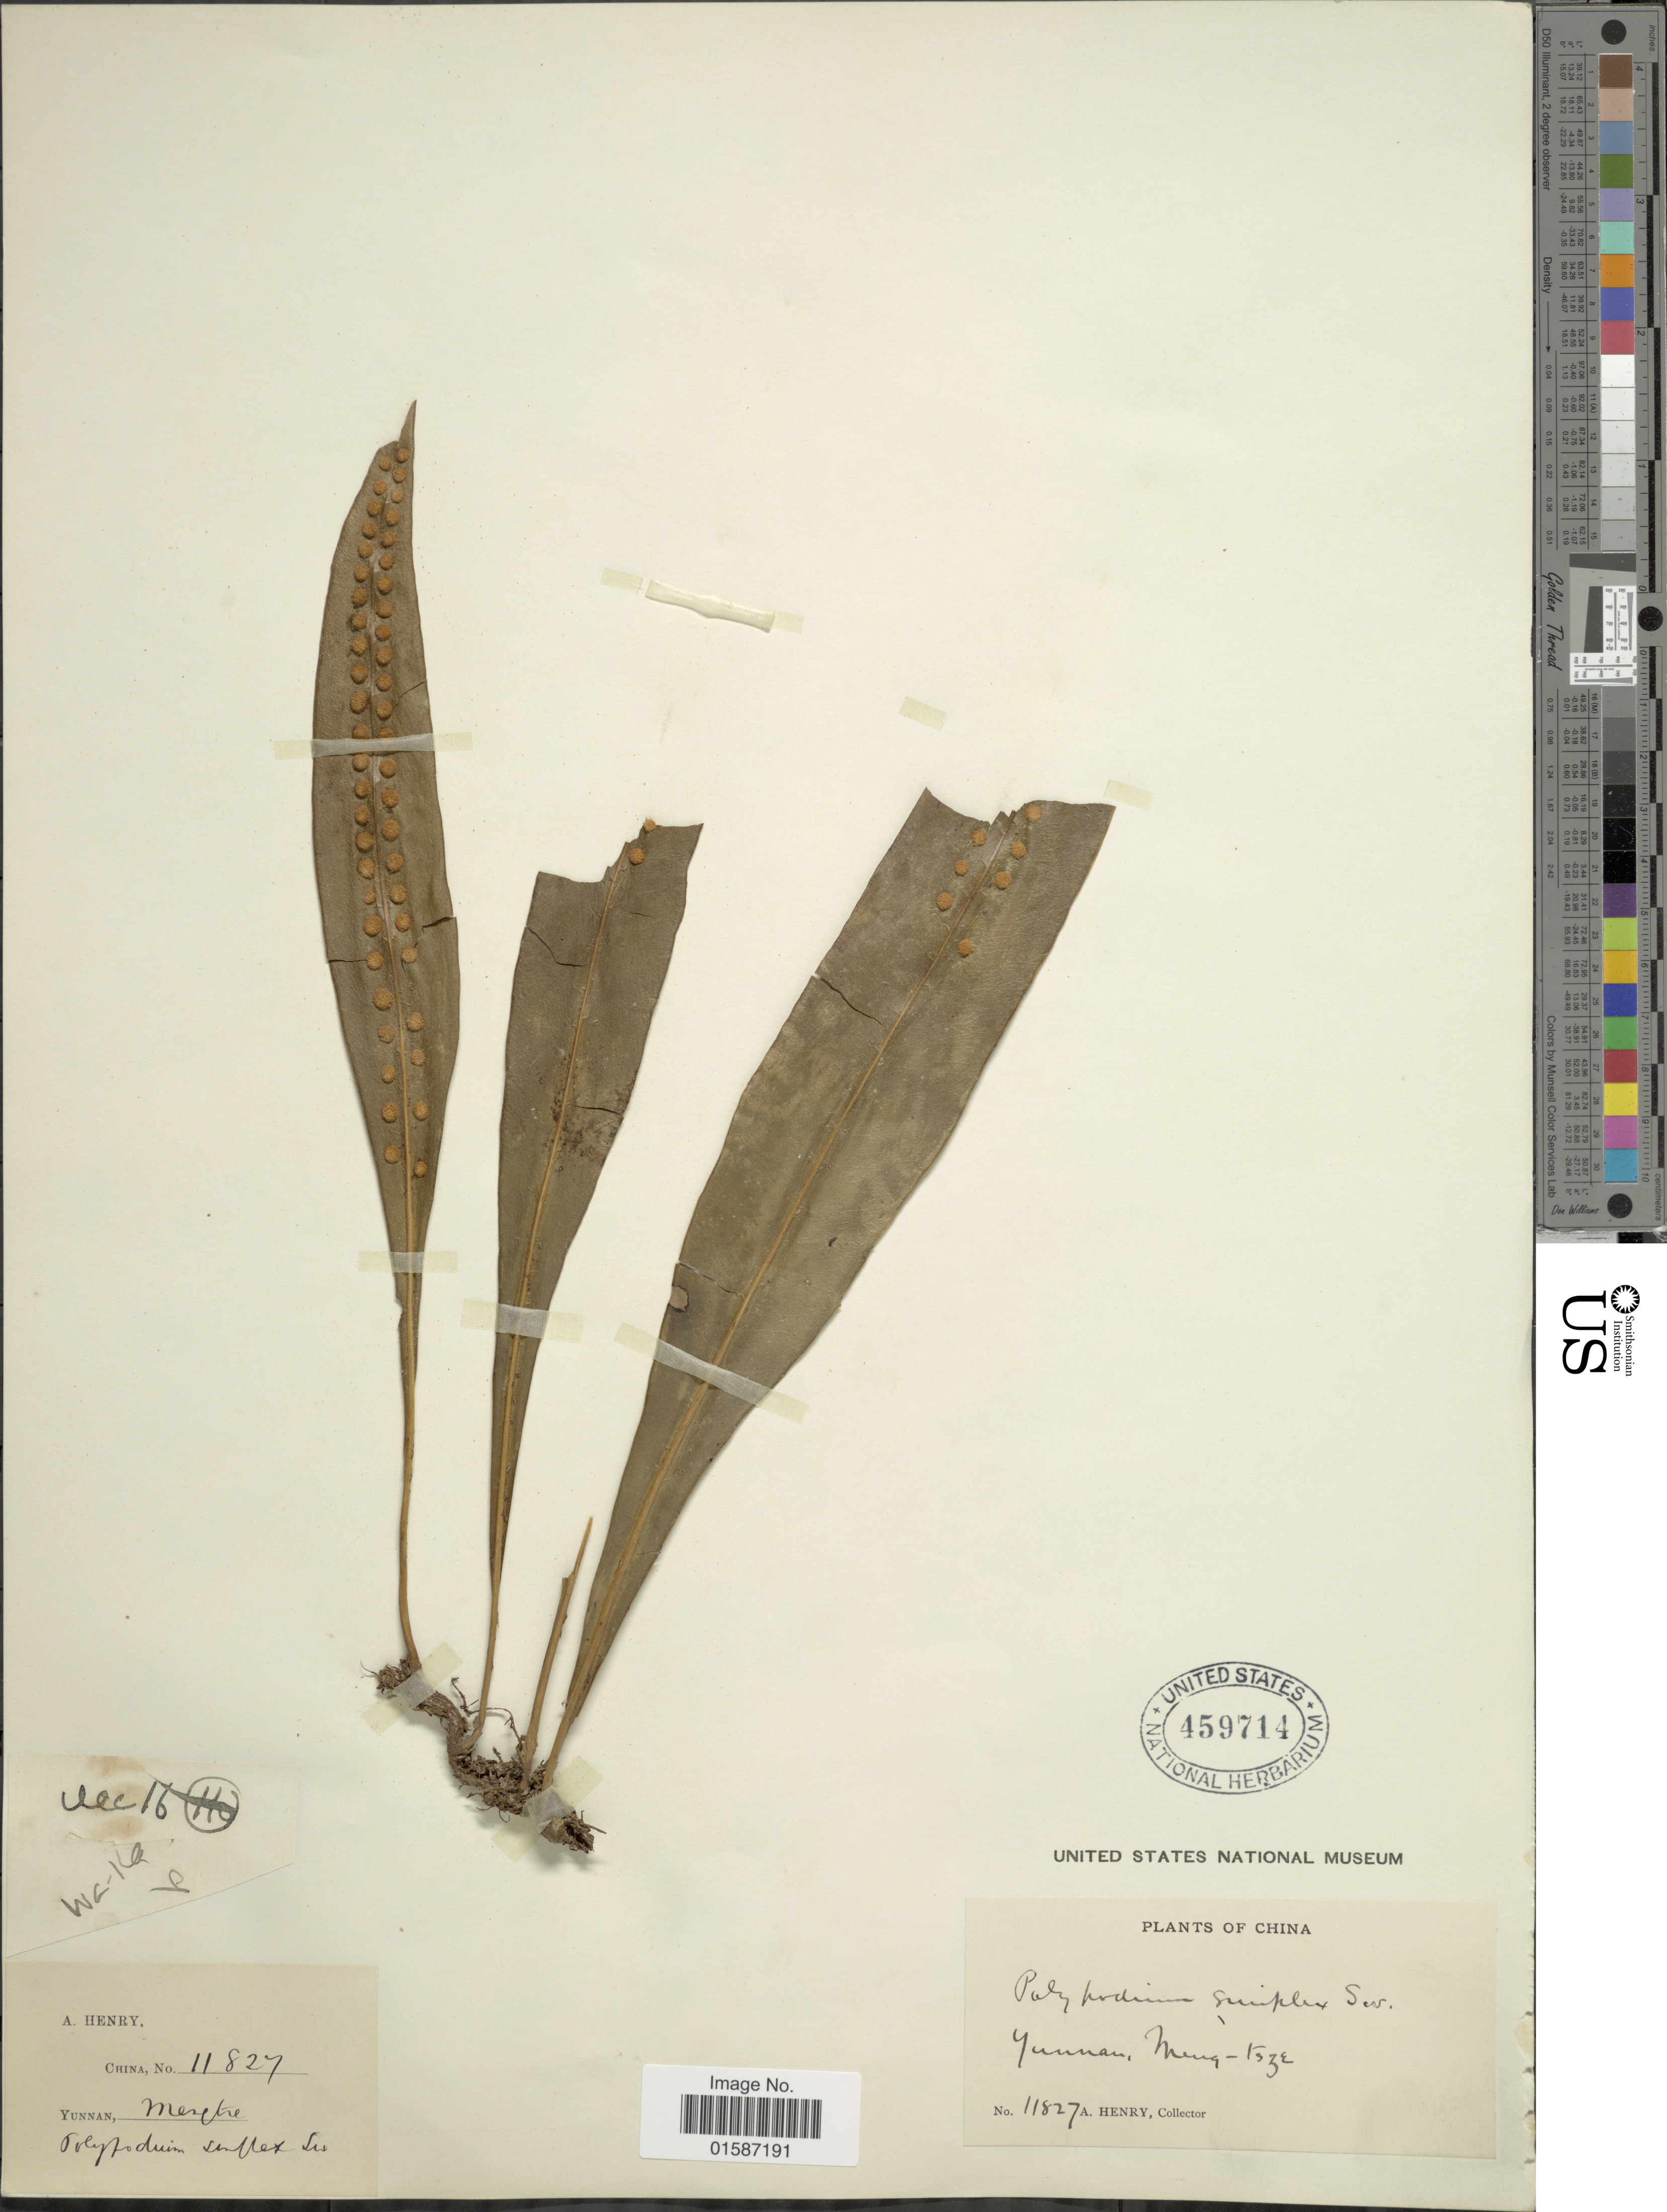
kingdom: Plantae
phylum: Tracheophyta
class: Polypodiopsida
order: Polypodiales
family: Polypodiaceae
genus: Neolepisorus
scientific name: Neolepisorus fortunei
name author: (T. Moore) Li S. Wang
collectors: A. Henry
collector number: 11827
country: China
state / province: Yunnan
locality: Meng-tsze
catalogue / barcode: US 459714